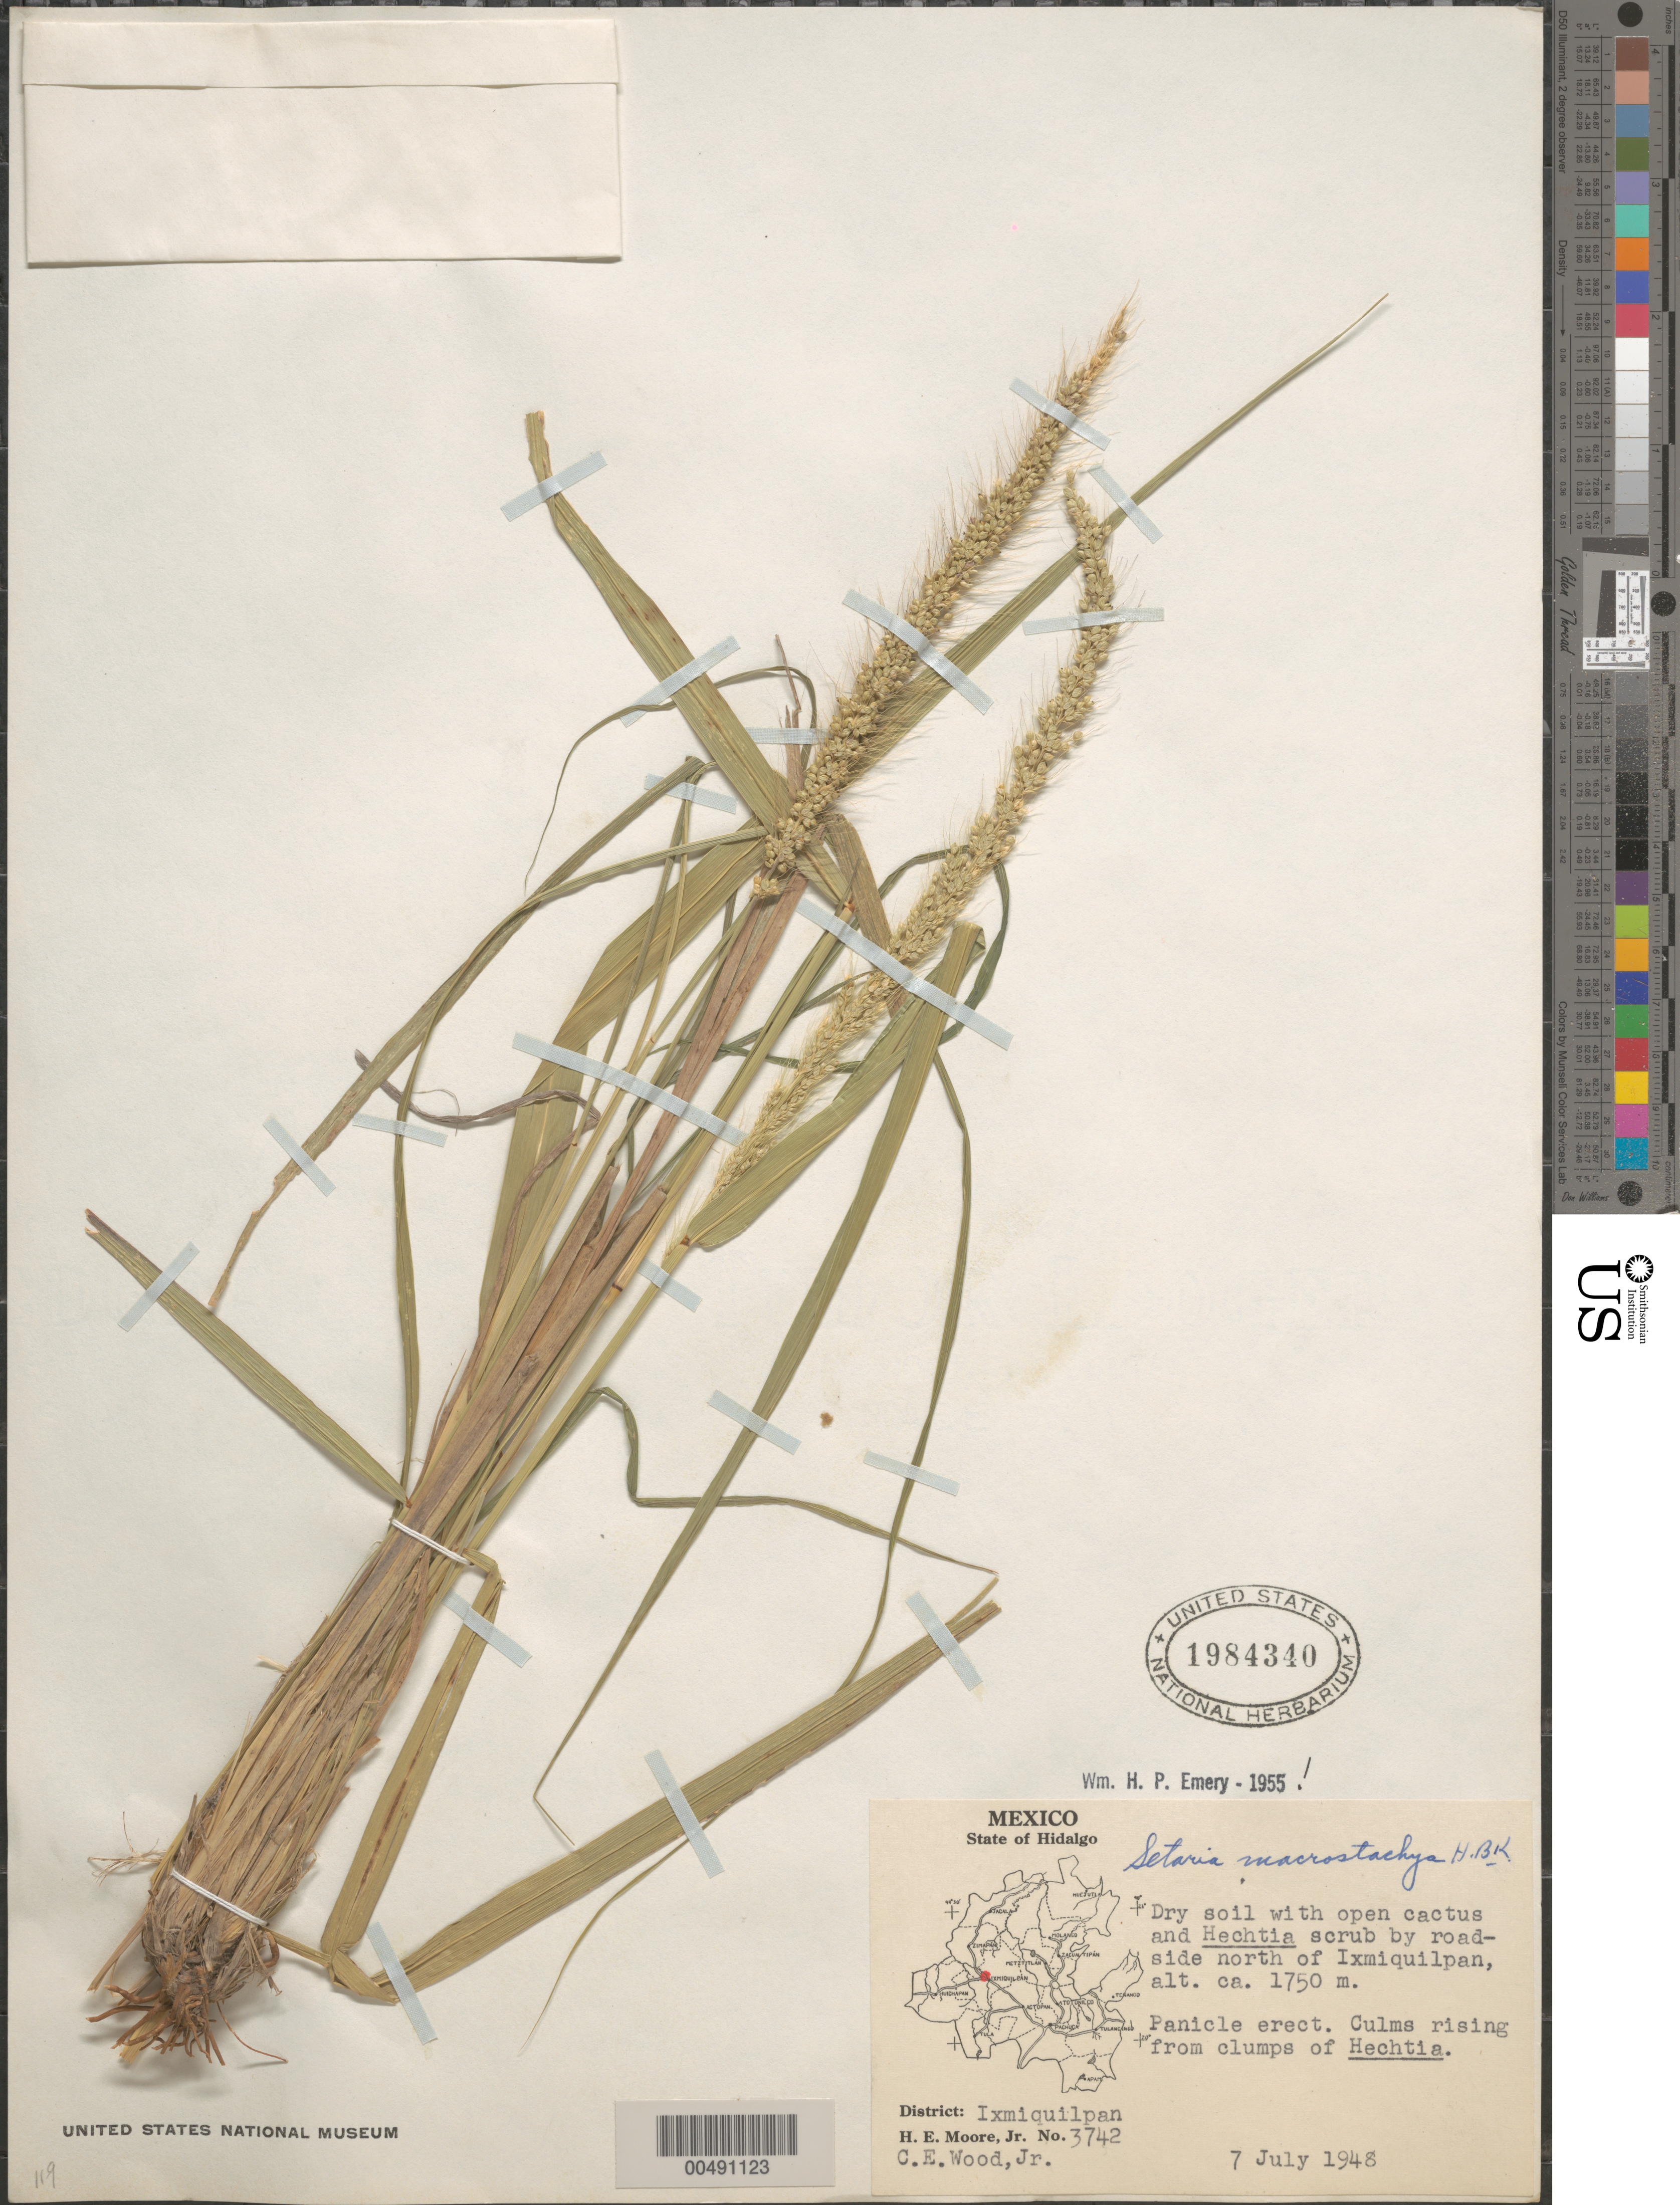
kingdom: Plantae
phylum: Tracheophyta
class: Liliopsida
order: Poales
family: Poaceae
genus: Setaria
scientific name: Setaria macrostachya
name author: Kunth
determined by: Emery, W. H. P.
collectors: H. E. Moore & C. Wood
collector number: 3742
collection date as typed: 7 Jul 1948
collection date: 1948-07-07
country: Mexico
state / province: Hidalgo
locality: N of Ixmiquilpan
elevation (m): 1750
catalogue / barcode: US 1984340